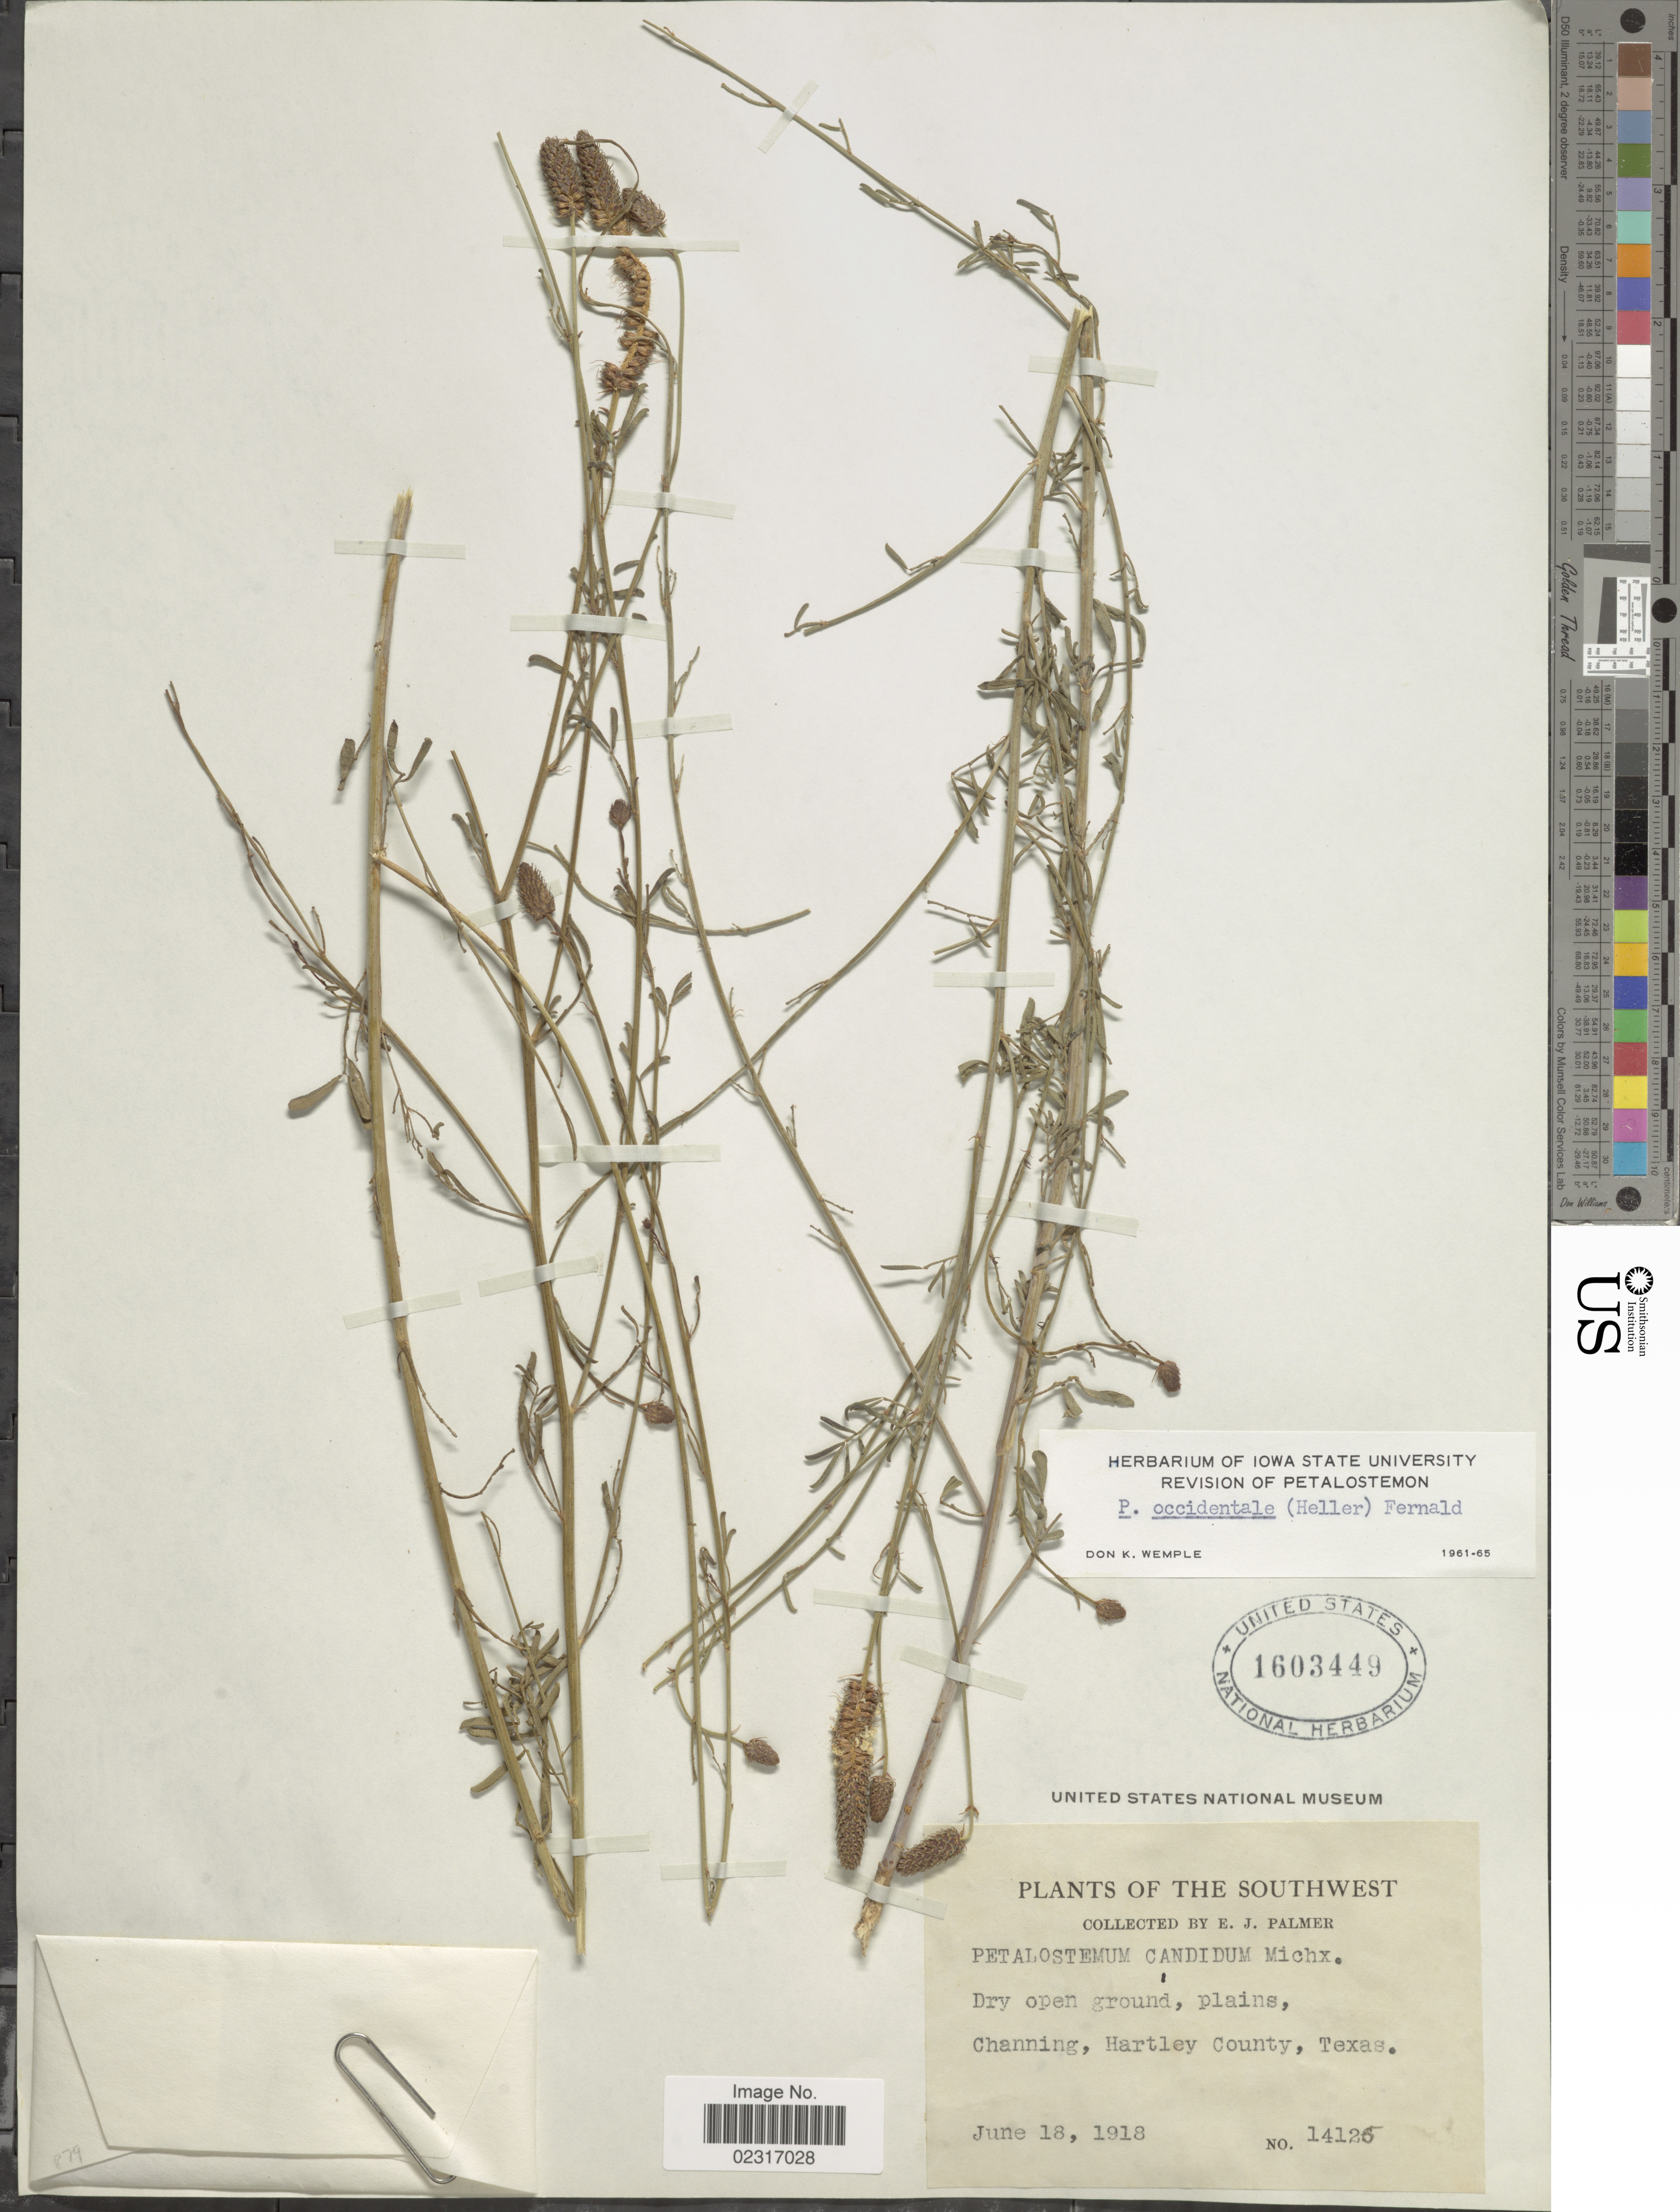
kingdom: Plantae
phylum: Tracheophyta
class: Magnoliopsida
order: Fabales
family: Fabaceae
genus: Dalea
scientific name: Dalea candida var. oligophylla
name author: (Torr) Shinners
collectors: E. J. Palmer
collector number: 14125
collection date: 1918-06-18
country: United States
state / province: Texas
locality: Southwest. Channing, Hartley County.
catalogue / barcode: US 1603449